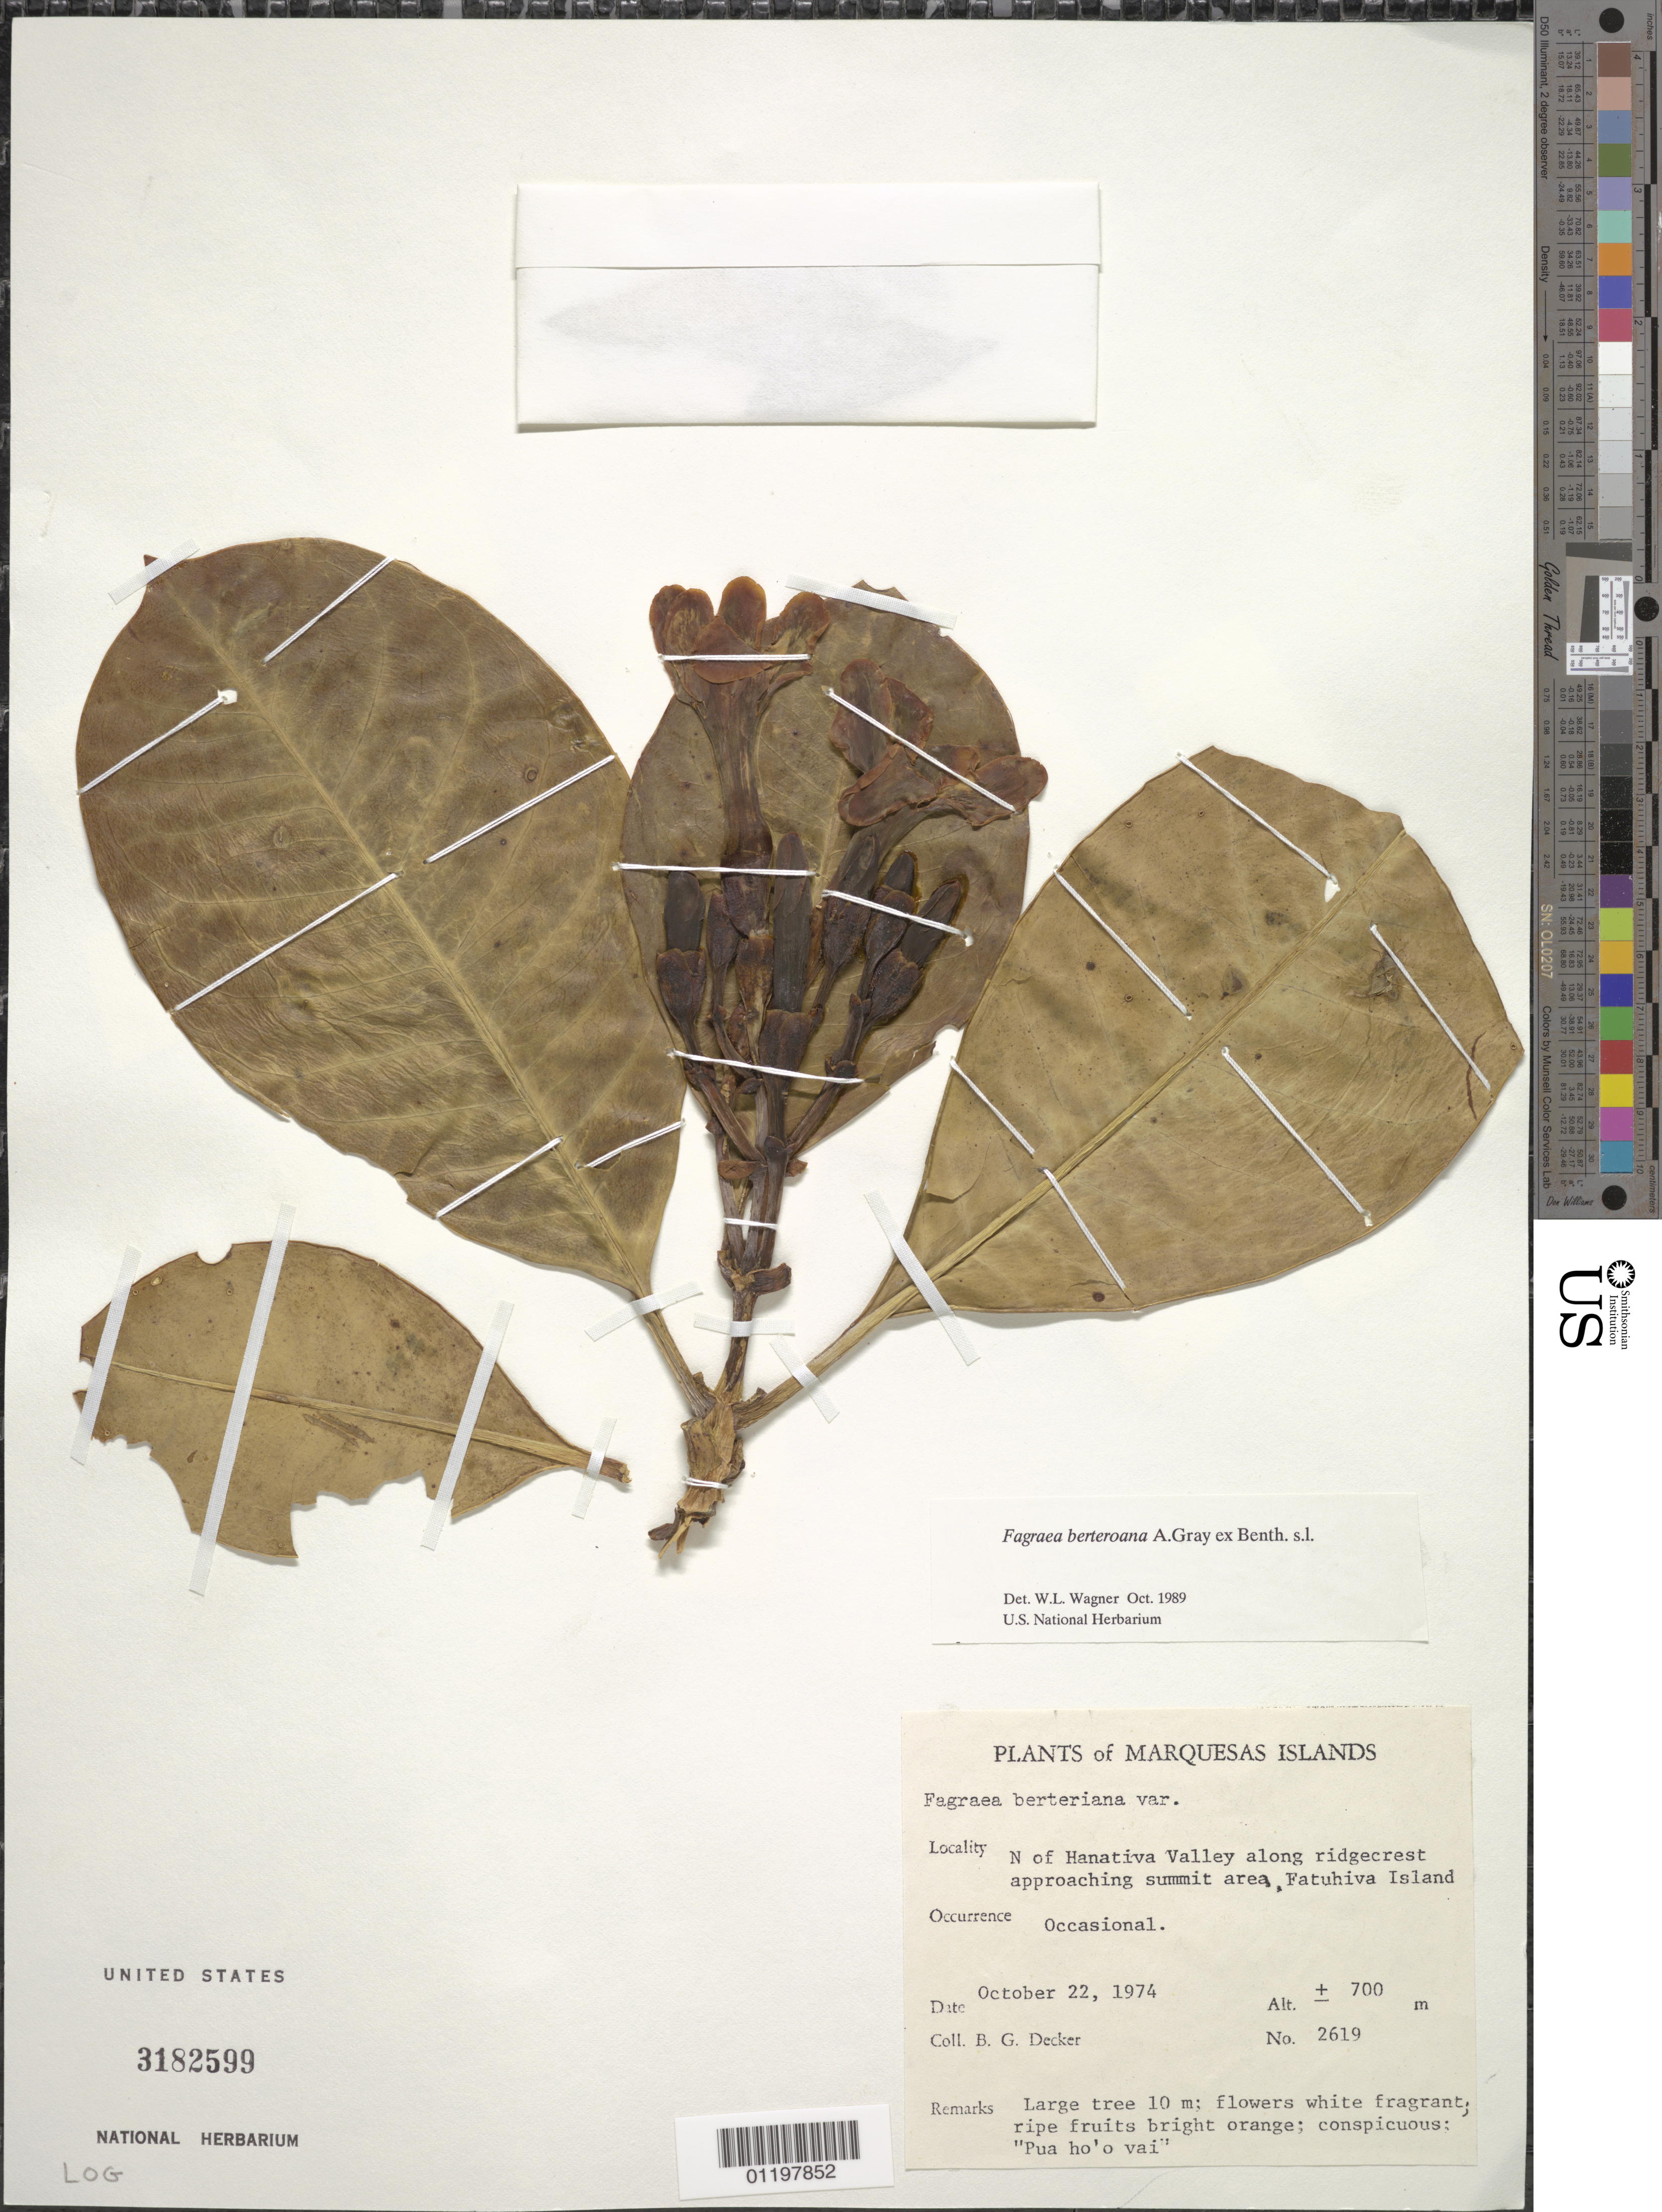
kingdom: Plantae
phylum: Tracheophyta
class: Magnoliopsida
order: Gentianales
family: Gentianaceae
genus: Fagraea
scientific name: Fagraea berteroana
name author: A. Gray ex Benth.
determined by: Wagner, W. L., (BOT), Smithsonian Institution - National Museum of Natural History (UNITED STATES)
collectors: B. G. Decker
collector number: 2619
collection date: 1974-10-22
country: French Polynesia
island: Fatu Hiva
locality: N of Hanativa Valley along ridgecrest approaching summit area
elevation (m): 700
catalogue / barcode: US 3182599